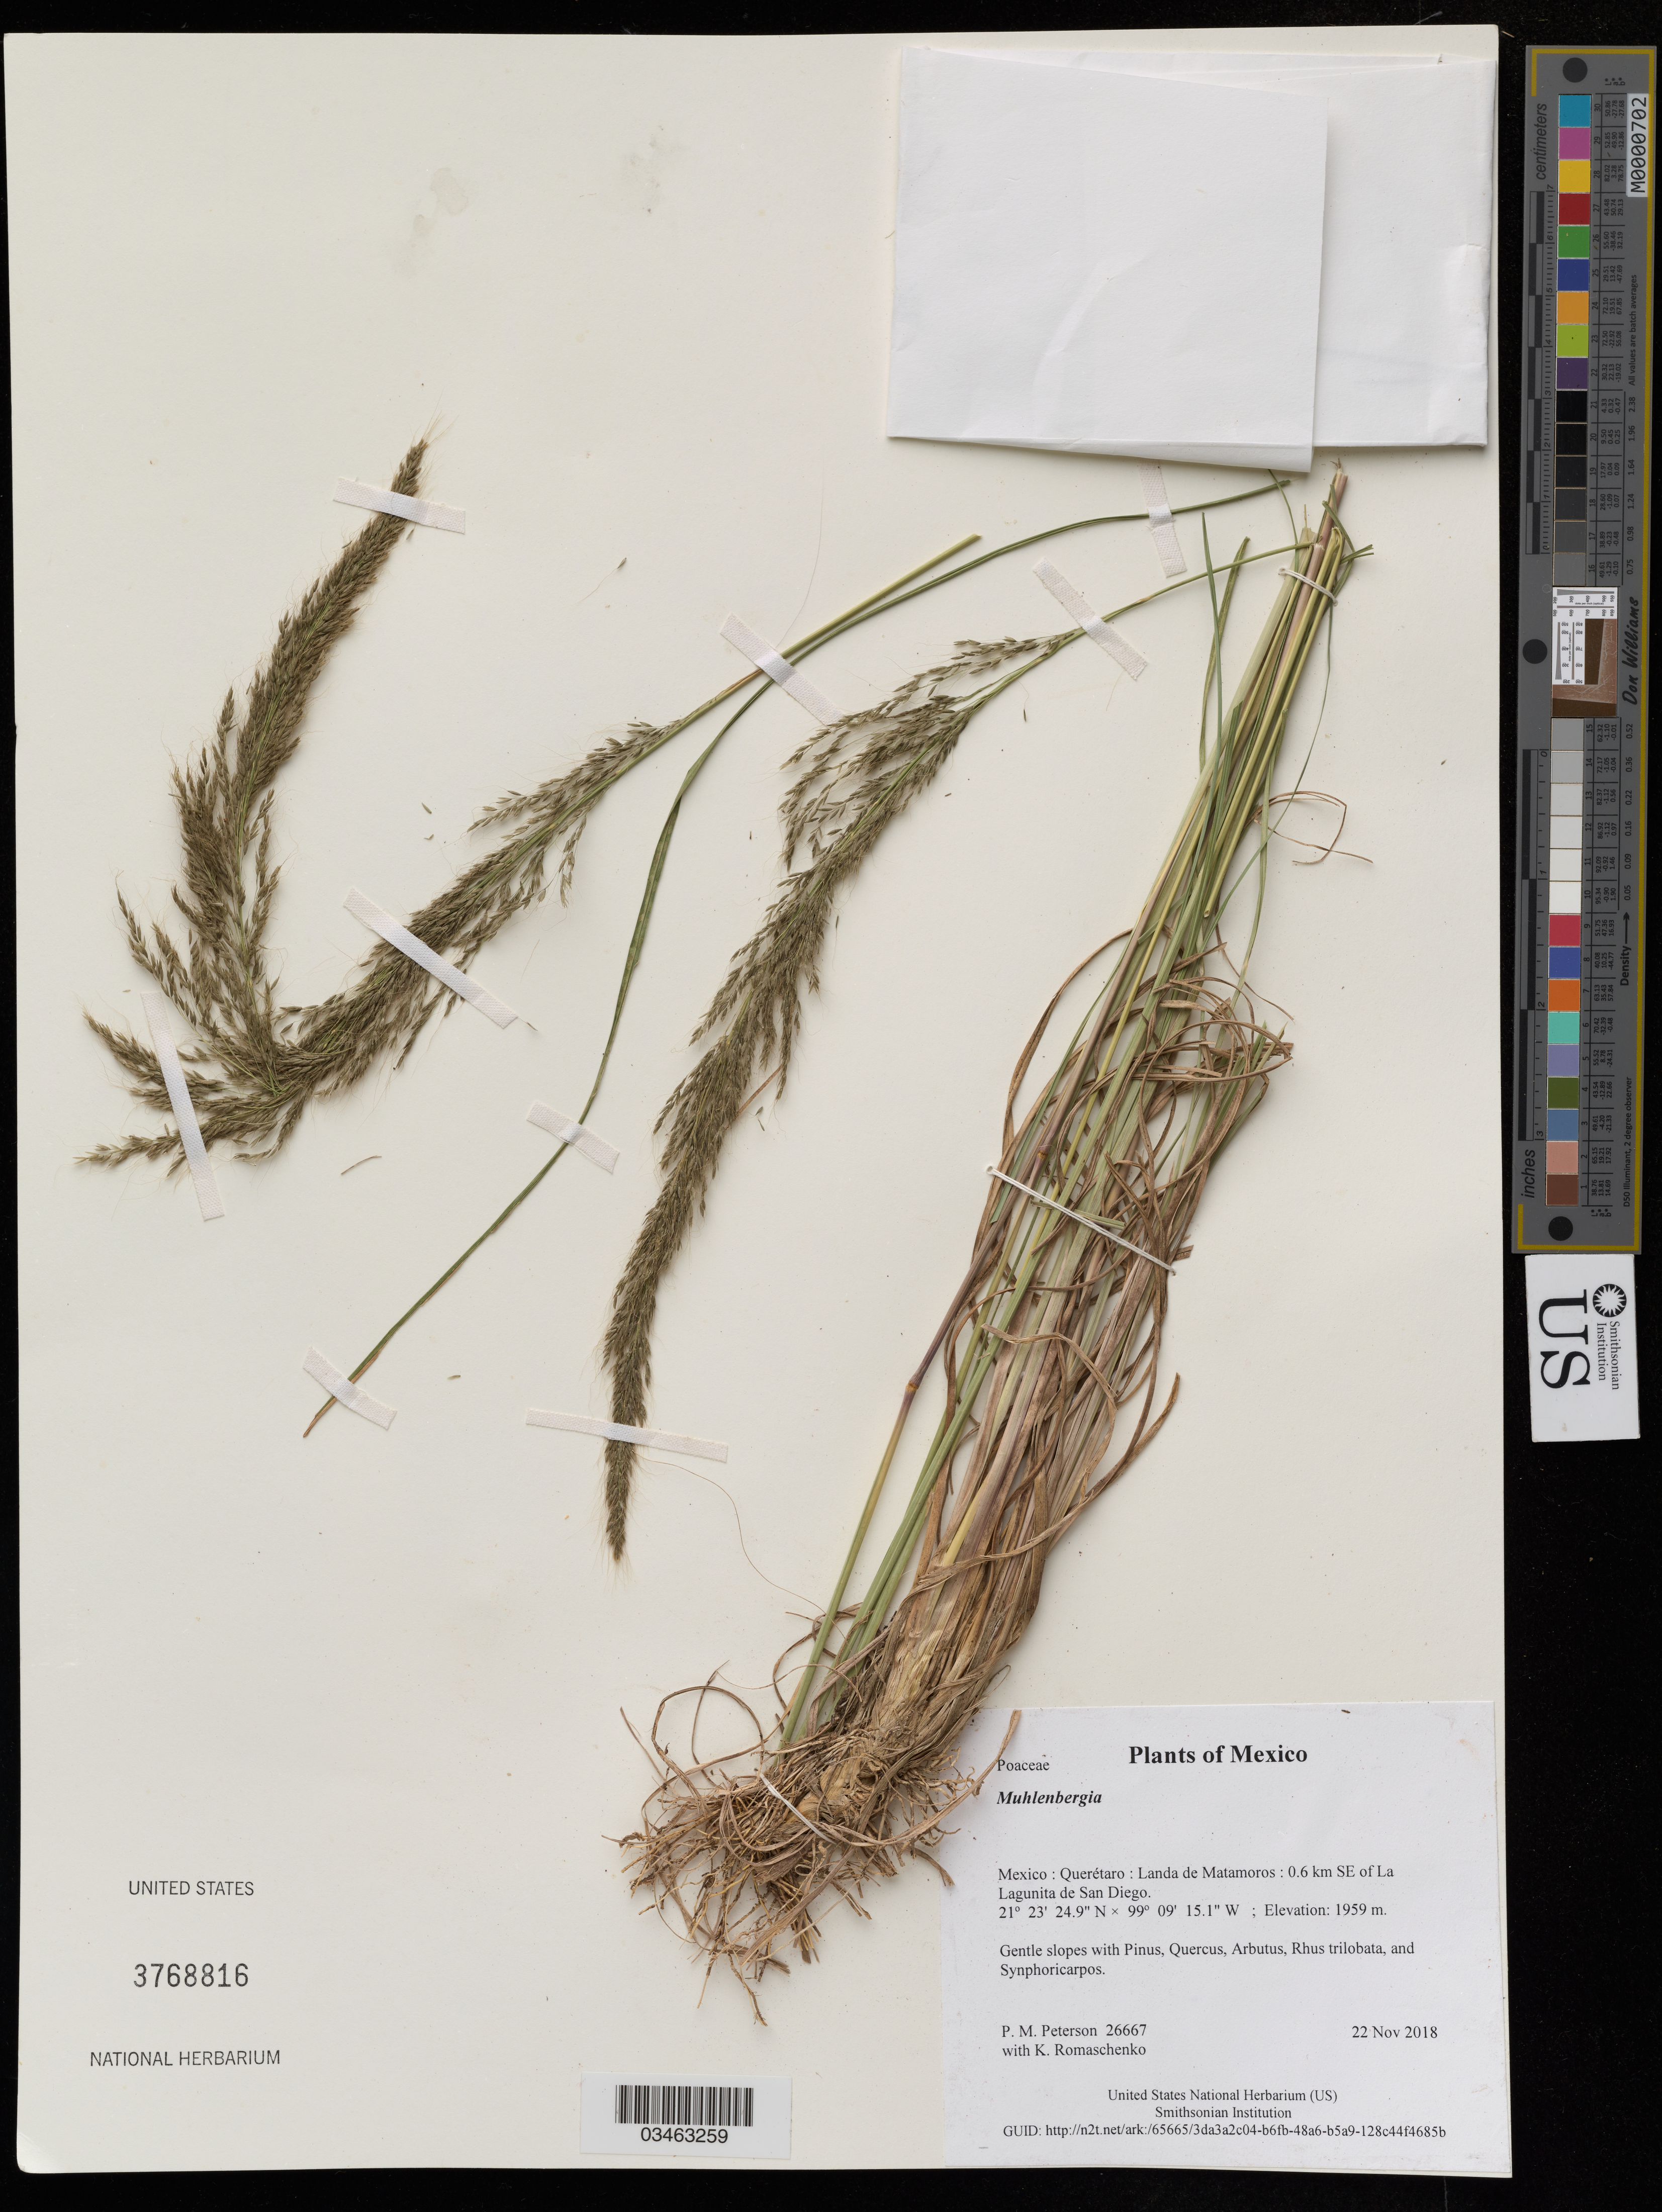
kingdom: Plantae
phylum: Tracheophyta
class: Liliopsida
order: Poales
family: Poaceae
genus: Muhlenbergia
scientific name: Muhlenbergia sp.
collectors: P. M. Peterson & K. Romaschenko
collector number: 26667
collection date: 2018-11-22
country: Mexico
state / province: Querétaro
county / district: Landa de Matamoros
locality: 0.6 km SE of La Lagunita de San Diego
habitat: Gentle slopes with Pinus, Quercus, Arbutus, Rhus trilobata, and Synphoricarpos.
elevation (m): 1959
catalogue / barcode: US 3768816